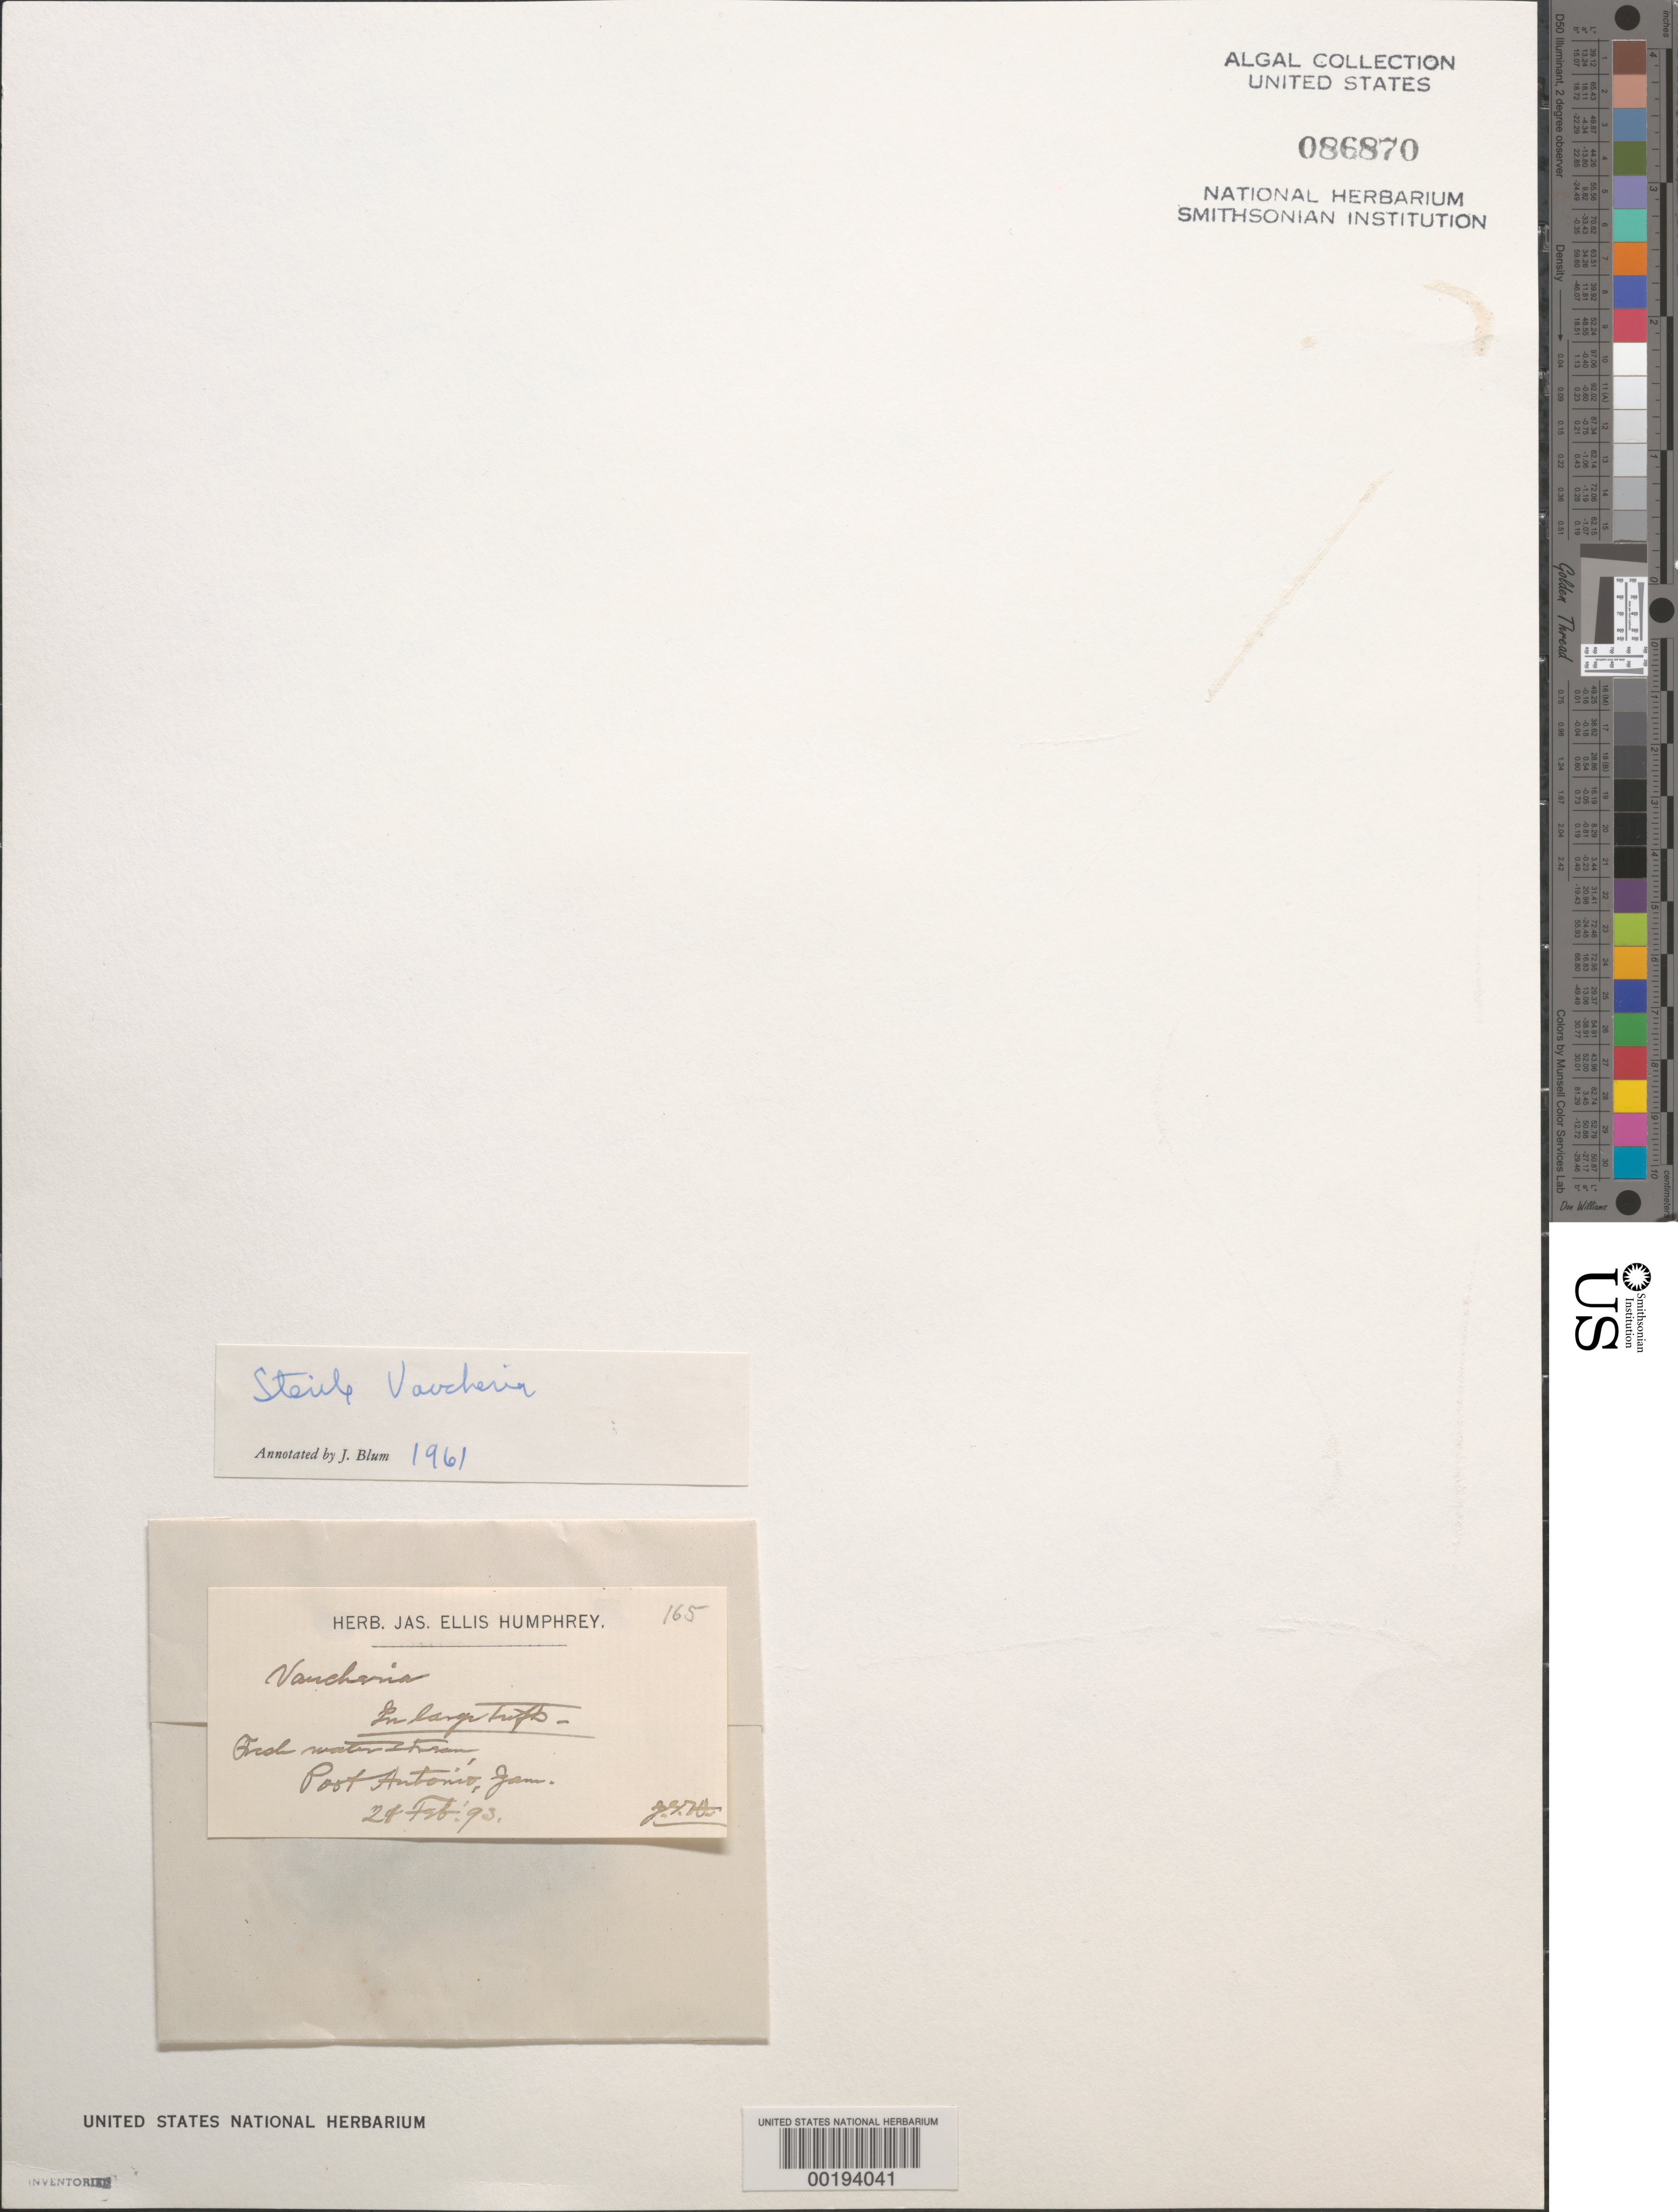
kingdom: Chromista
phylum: Ochrophyta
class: Xanthophyceae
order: Vaucheriales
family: Vaucheriaceae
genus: Vaucheria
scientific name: Vaucheria sp.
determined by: Blum, J. L.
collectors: J. Humphrey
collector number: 165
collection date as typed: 24 Feb 1893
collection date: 1893-02-24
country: Jamaica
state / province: Portland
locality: Port Antonio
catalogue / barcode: US 86870